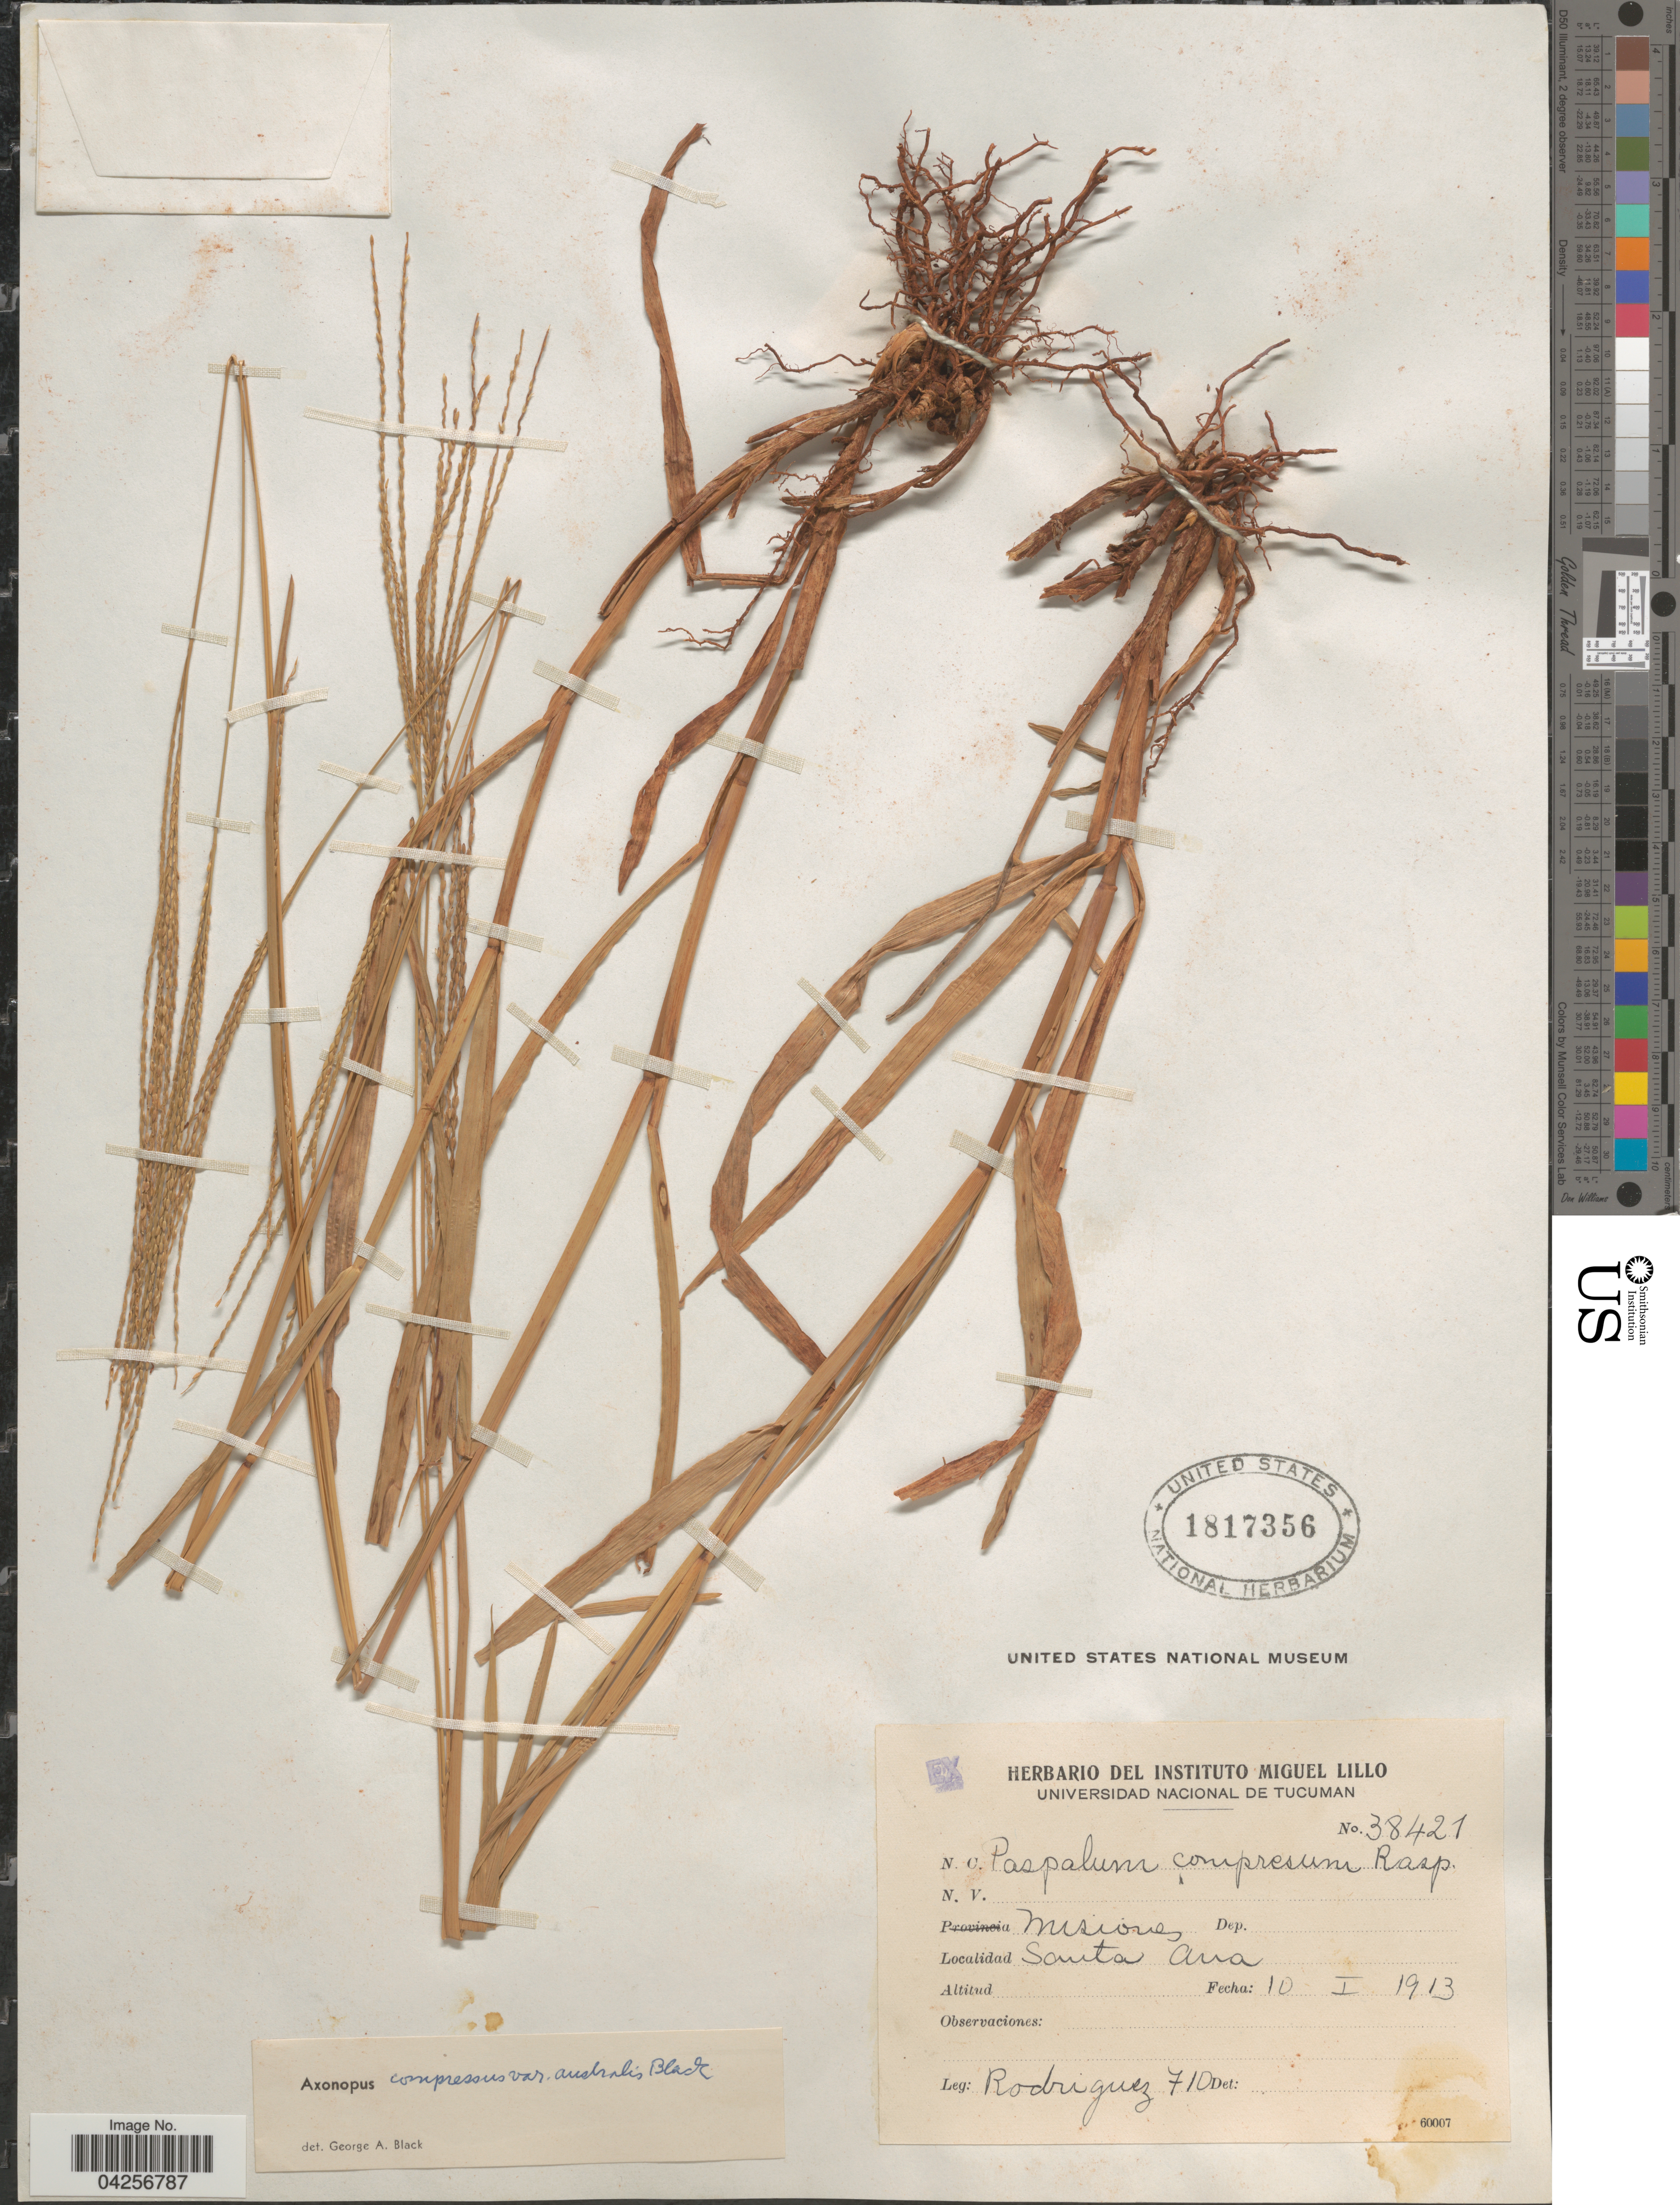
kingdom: Plantae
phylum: Tracheophyta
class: Liliopsida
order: Poales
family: Poaceae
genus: Axonopus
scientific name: Axonopus compressus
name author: (Sw.) P. Beauv.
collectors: Rodriguez, --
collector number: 710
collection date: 1913-01-10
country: Argentina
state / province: Misiones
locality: Santa Ana.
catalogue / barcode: US 1817356